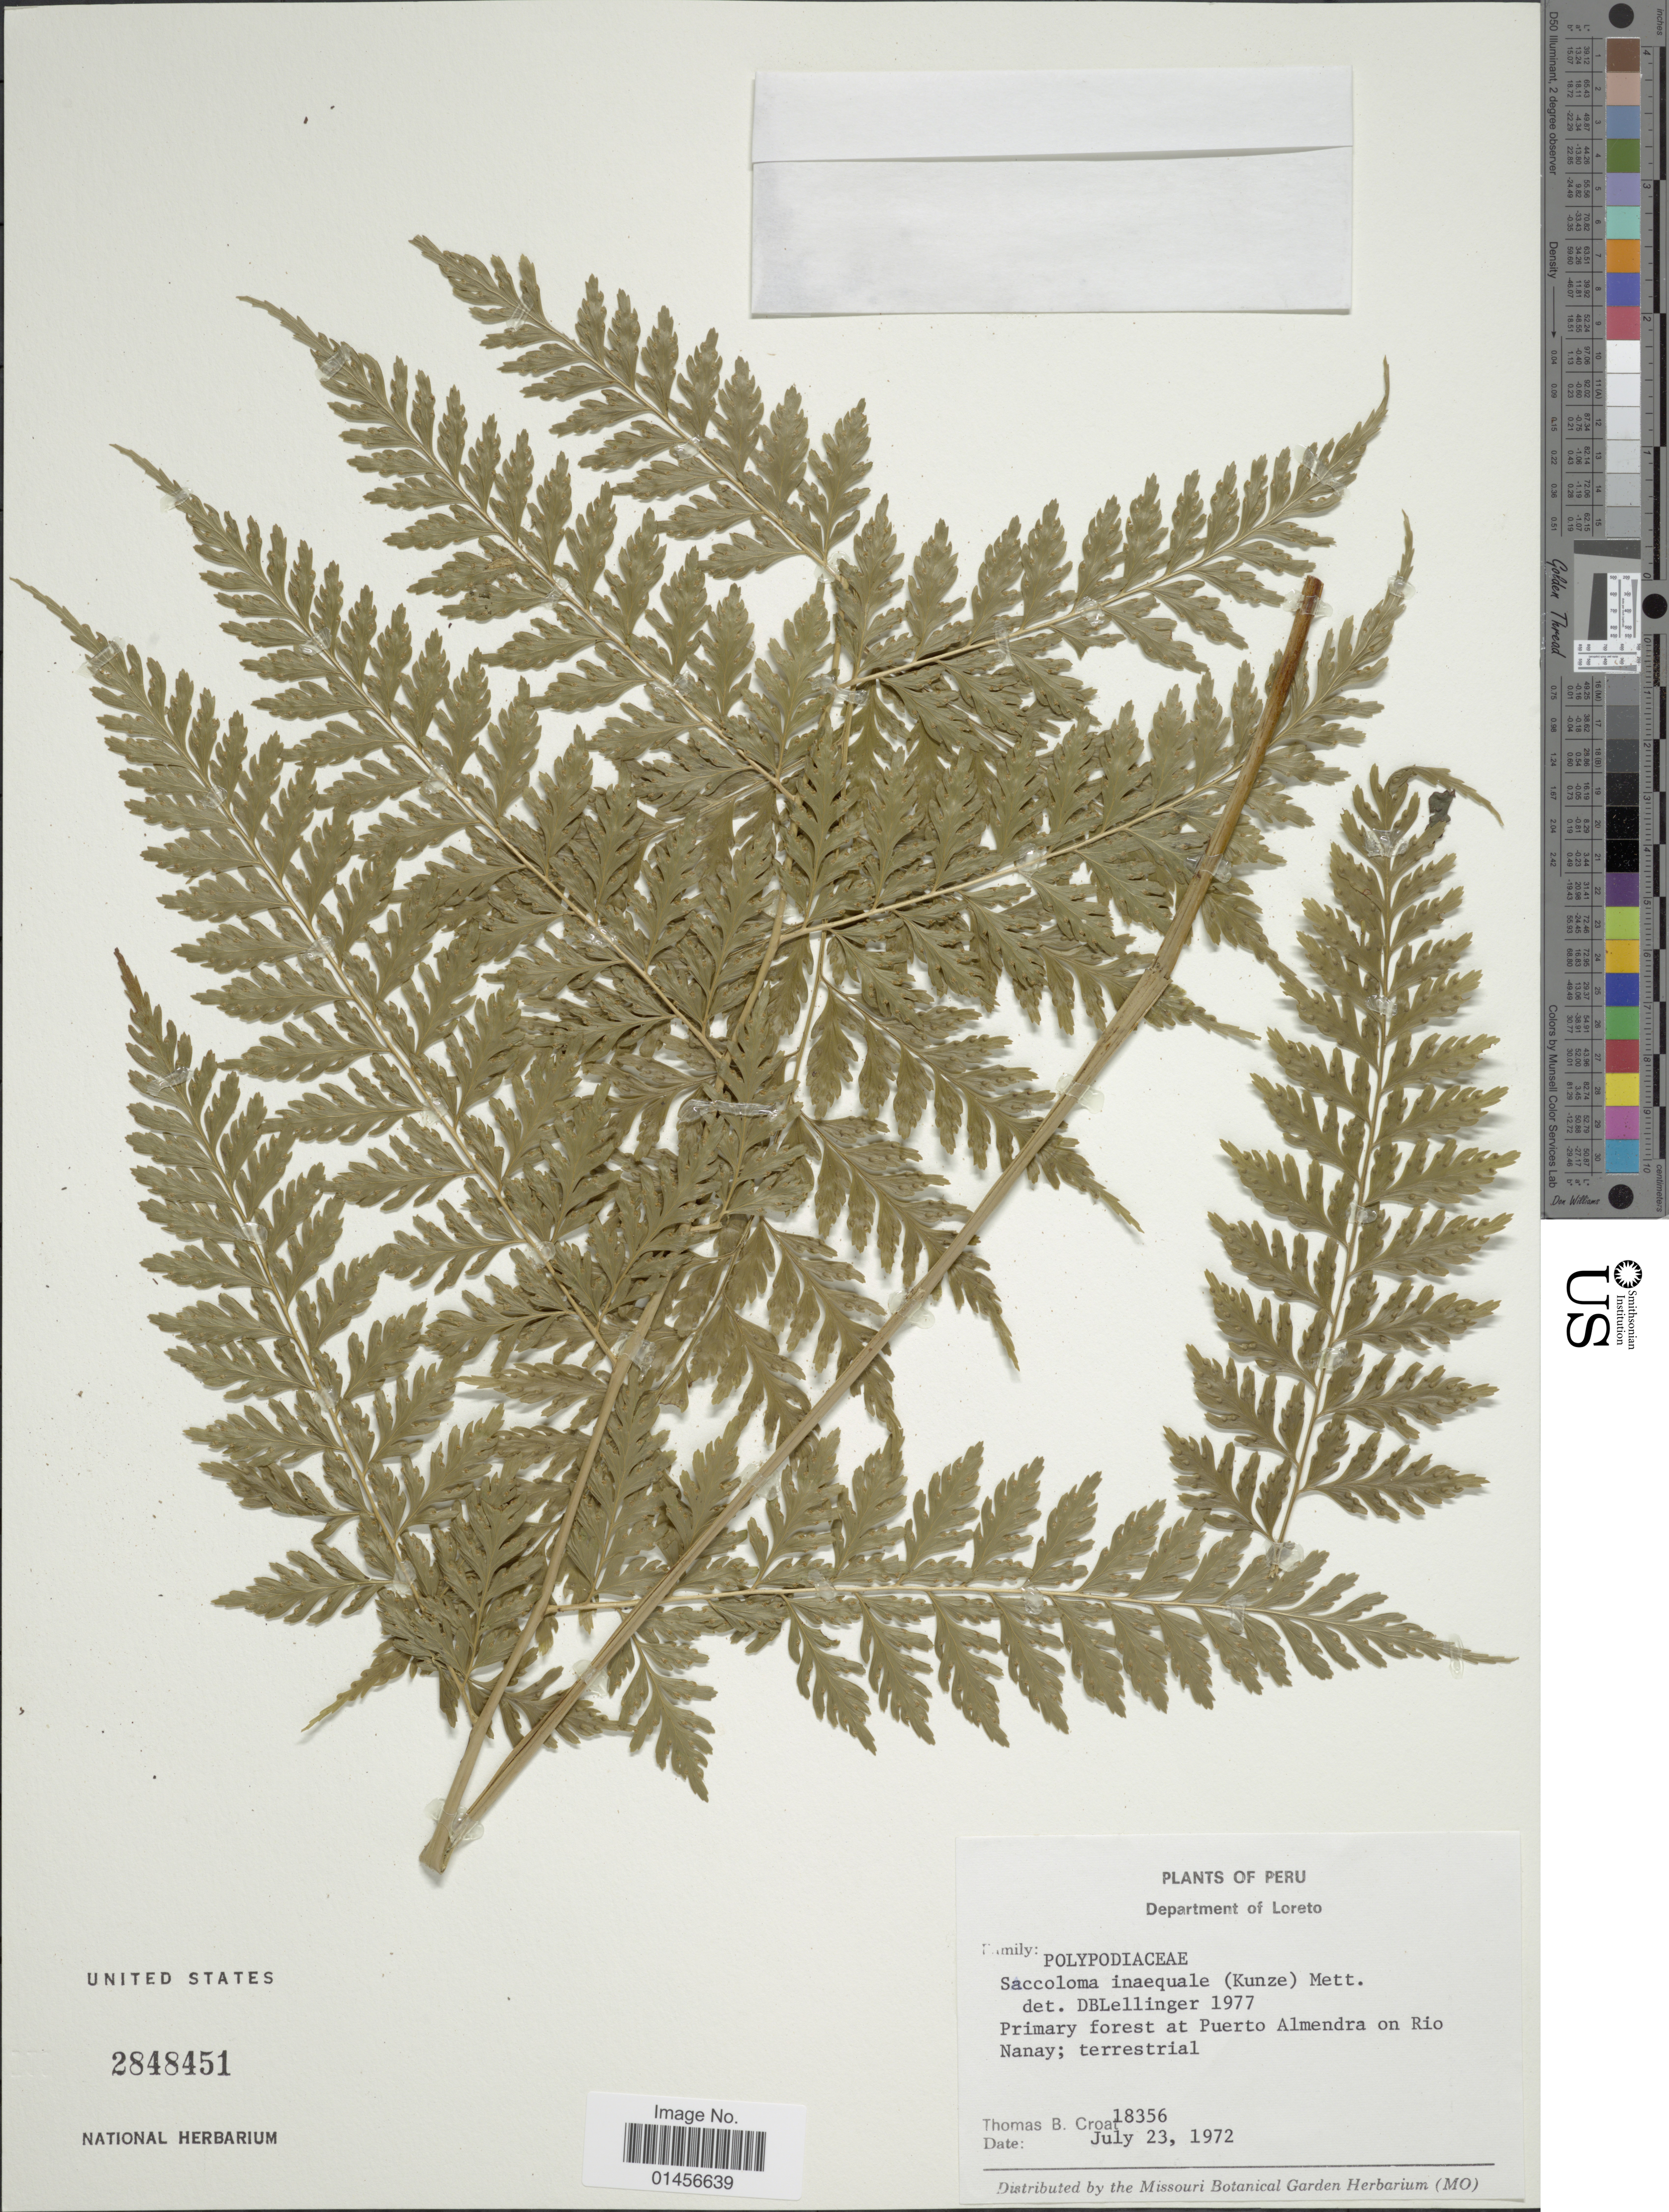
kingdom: Plantae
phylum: Tracheophyta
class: Polypodiopsida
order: Polypodiales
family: Saccolomataceae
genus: Saccoloma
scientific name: Saccoloma inaequale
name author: (Kunze) Mett.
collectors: T. B. Croat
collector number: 18356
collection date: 1972-07-23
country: Peru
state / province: Loreto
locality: Primary forest at Puerto Almendra on Rio Nanay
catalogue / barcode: US 2848451